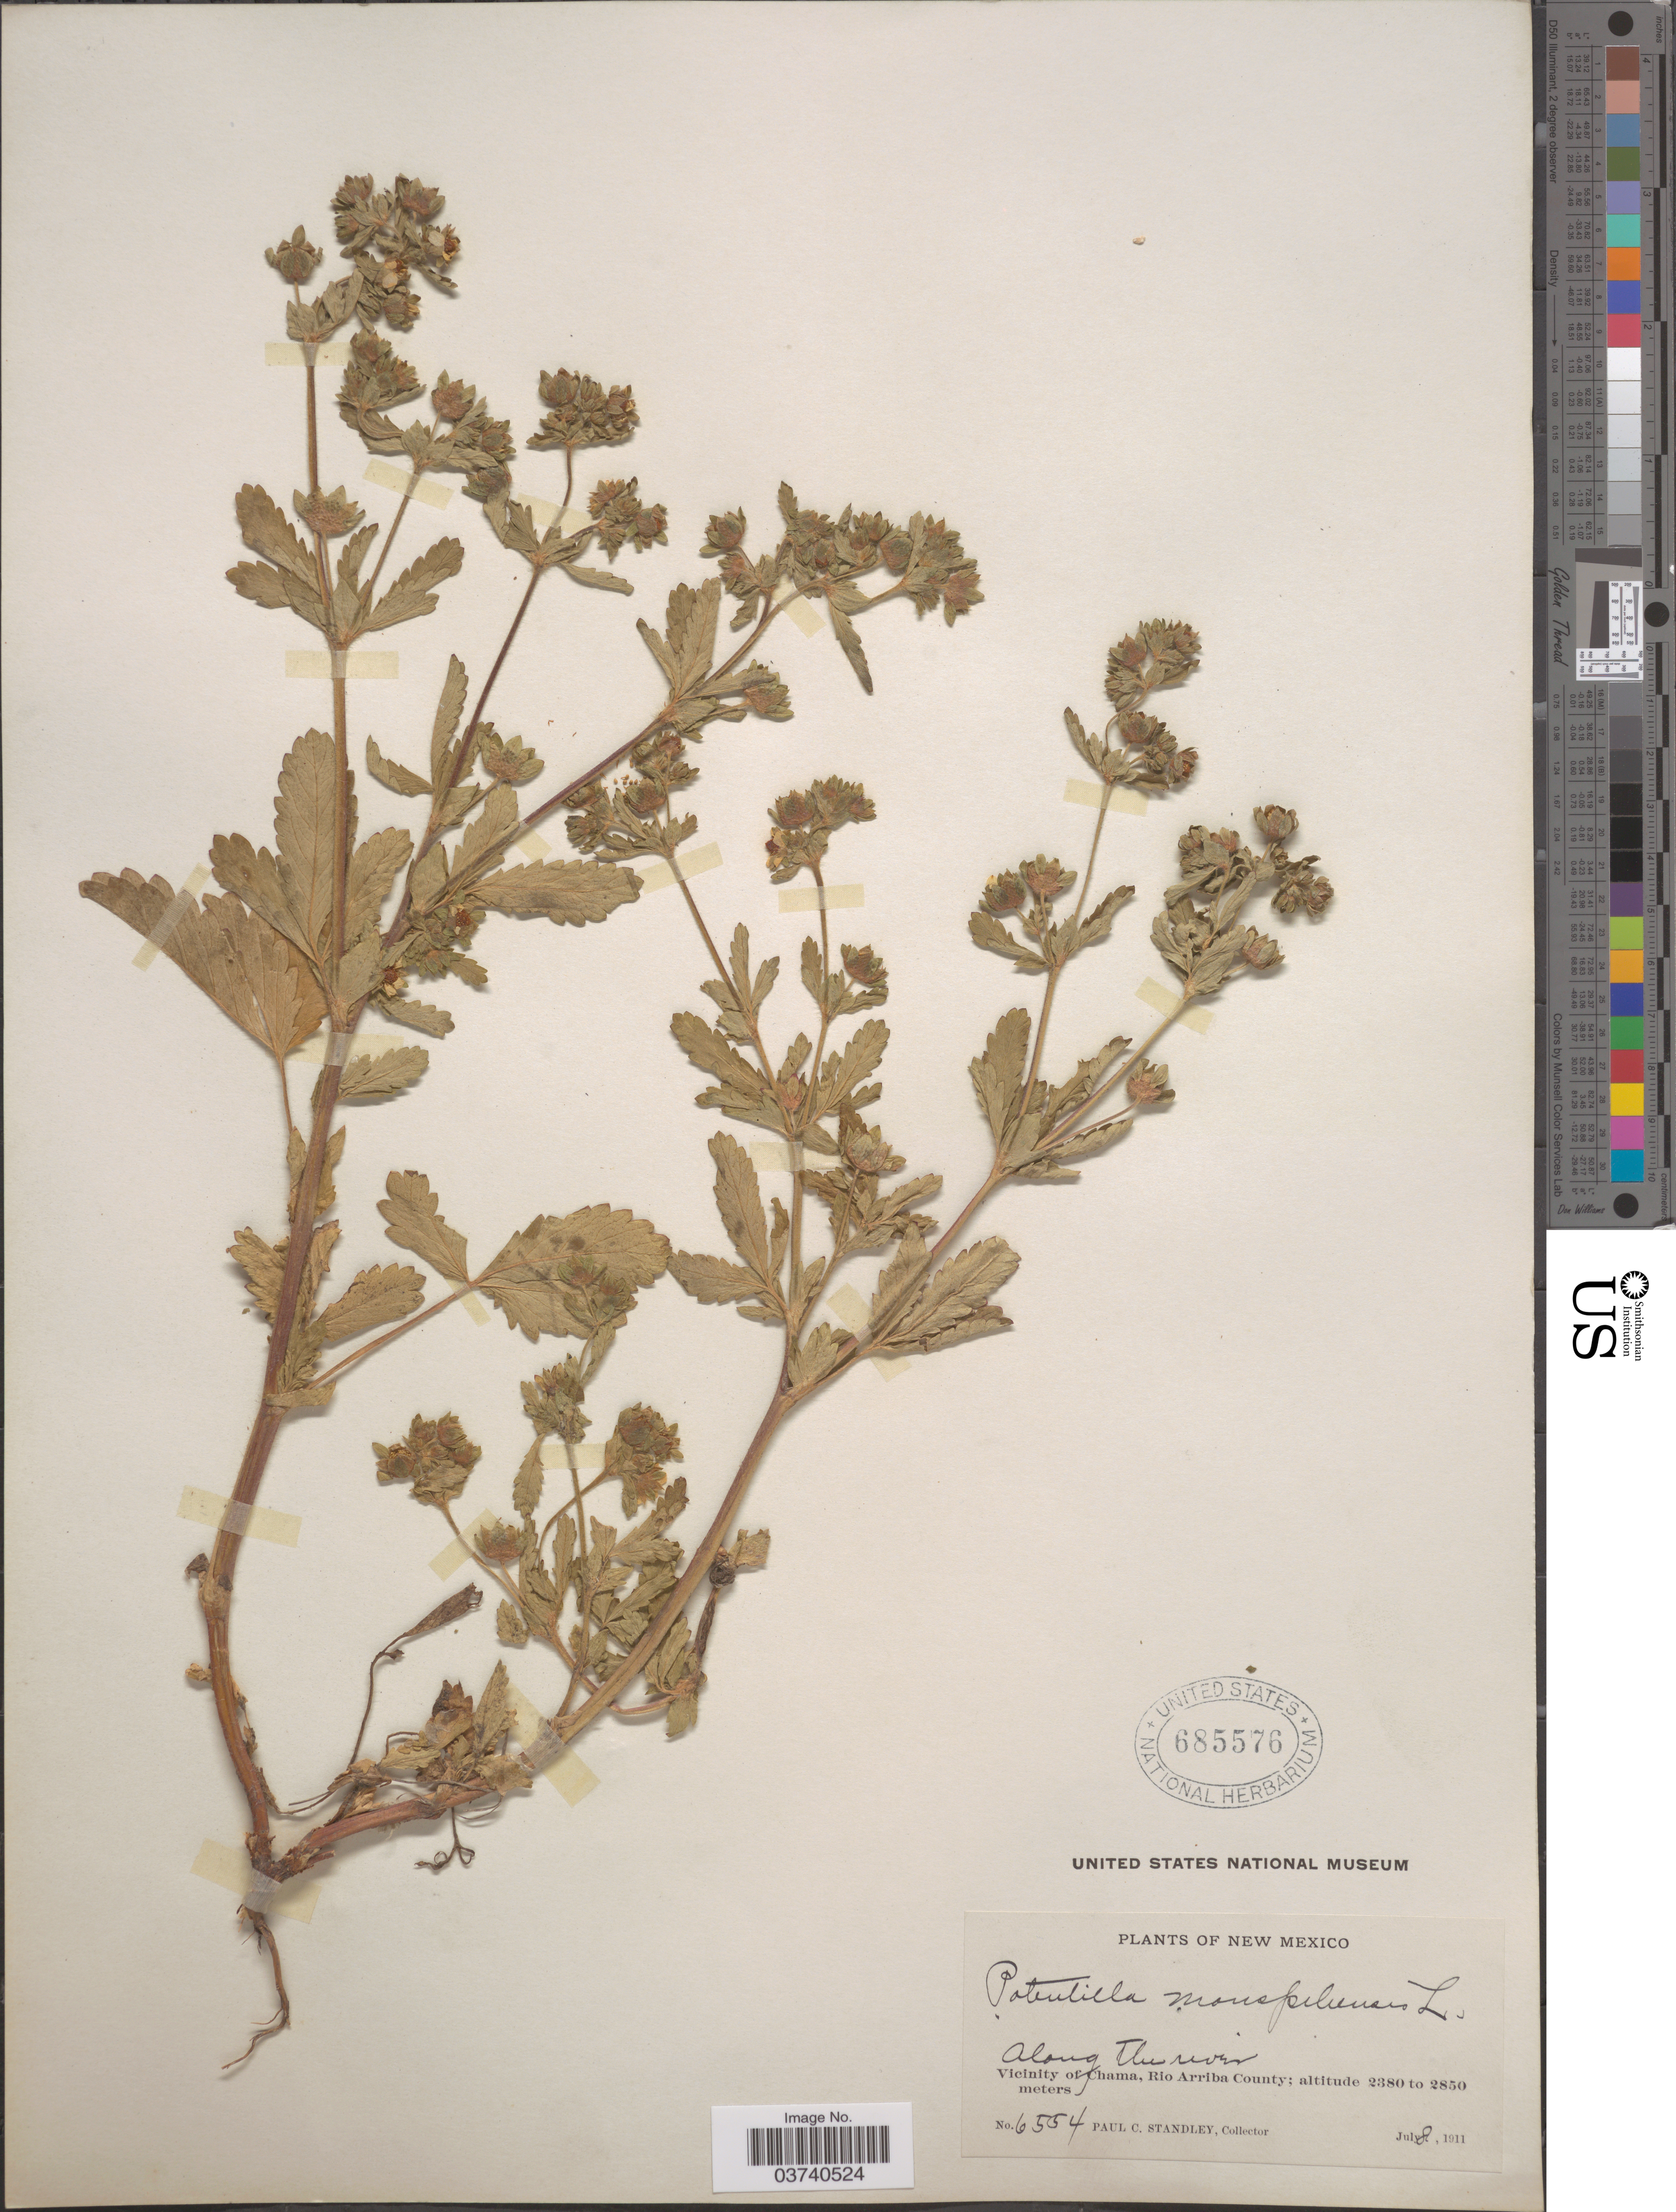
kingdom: Plantae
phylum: Tracheophyta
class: Magnoliopsida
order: Rosales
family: Rosaceae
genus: Potentilla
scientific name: Potentilla norvegica subsp. monspeliensis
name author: (L.) Asch. & Graebn.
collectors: P. C. Standley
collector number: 6554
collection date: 1911-07-08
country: United States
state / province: New Mexico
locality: Along the river. Vicinity of Chama, Rio Arriba County.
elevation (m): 2380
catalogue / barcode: US 685576